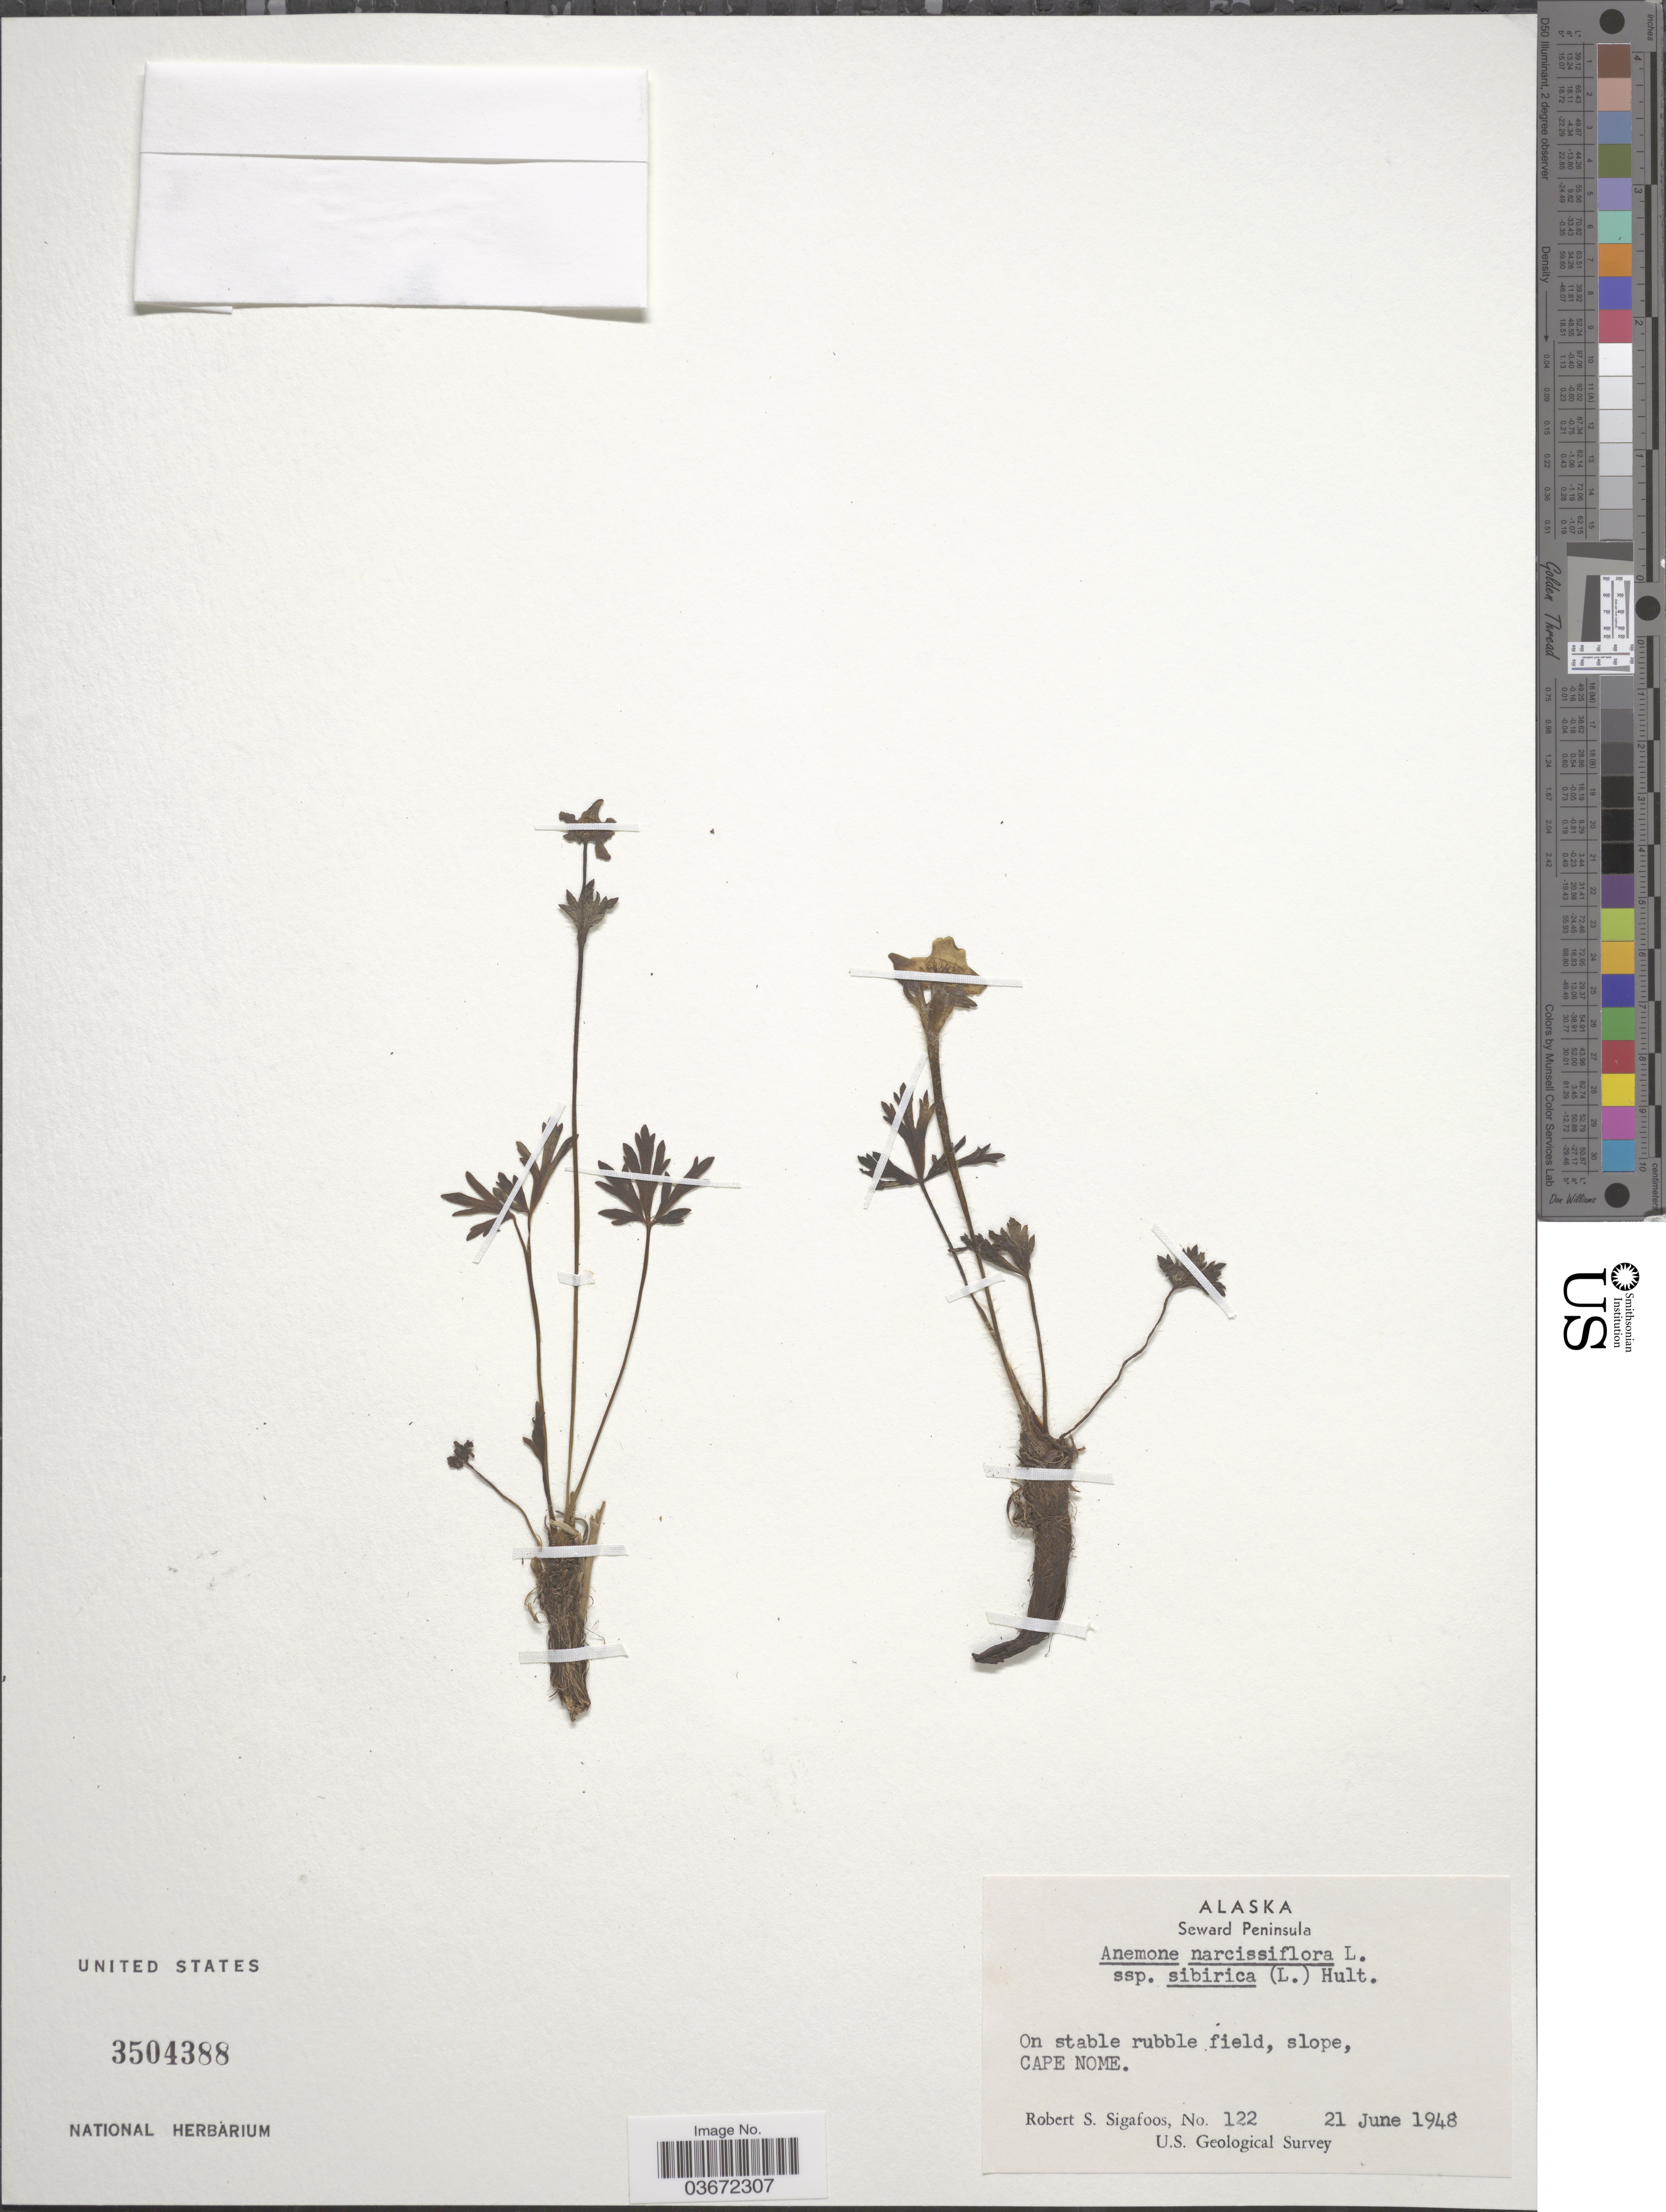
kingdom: Plantae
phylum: Tracheophyta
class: Magnoliopsida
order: Ranunculales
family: Ranunculaceae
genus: Anemone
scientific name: Anemone narcissiflora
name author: L.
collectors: R. Sigafoos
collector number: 122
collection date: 1948-06-21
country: United States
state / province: Alaska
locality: Seward Peninsula. On stable rubble field, slope, Cape Nome.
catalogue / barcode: US 3504388